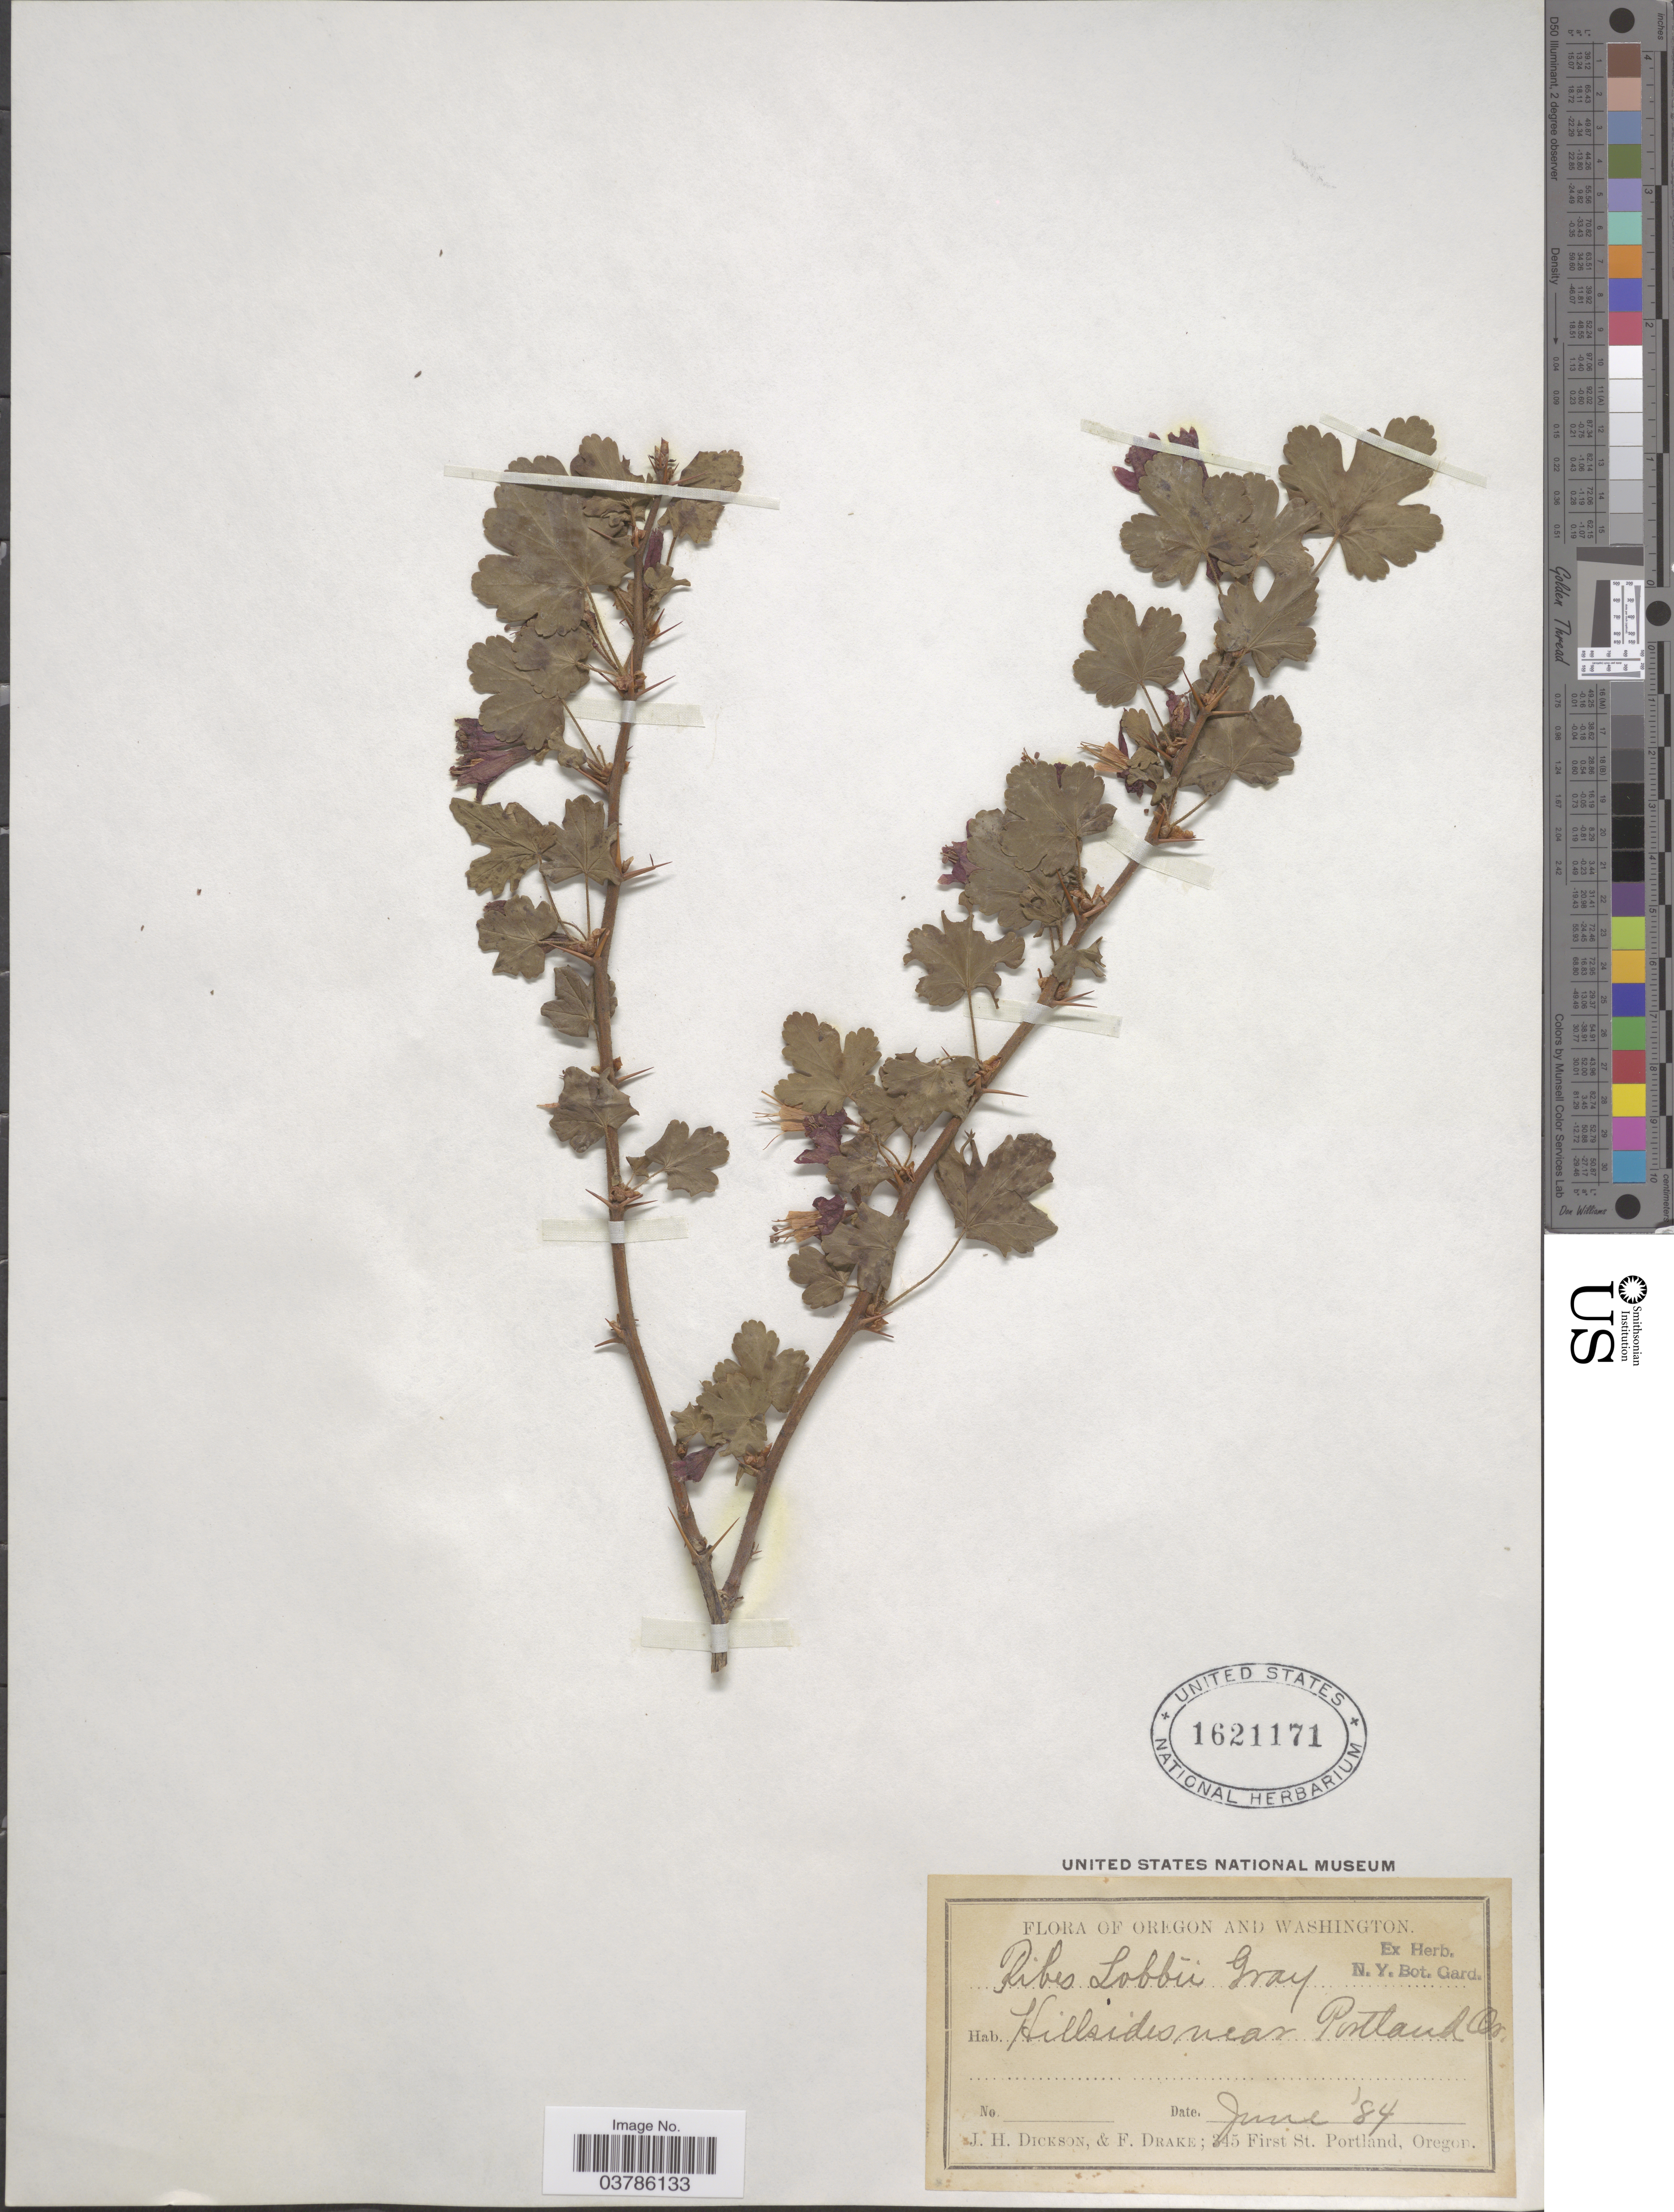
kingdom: Plantae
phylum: Tracheophyta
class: Magnoliopsida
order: Saxifragales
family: Grossulariaceae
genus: Ribes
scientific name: Ribes lobbii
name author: A. Gray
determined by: Strong, Mark T., (BOT), Smithsonian Institution - National Museum of Natural History (UNITED STATES)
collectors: J. Dickson & F. Drake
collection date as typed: Transcribed d/m/y: /6/84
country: United States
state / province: Oregon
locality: Hillsides near Portland.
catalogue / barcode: US 1621171